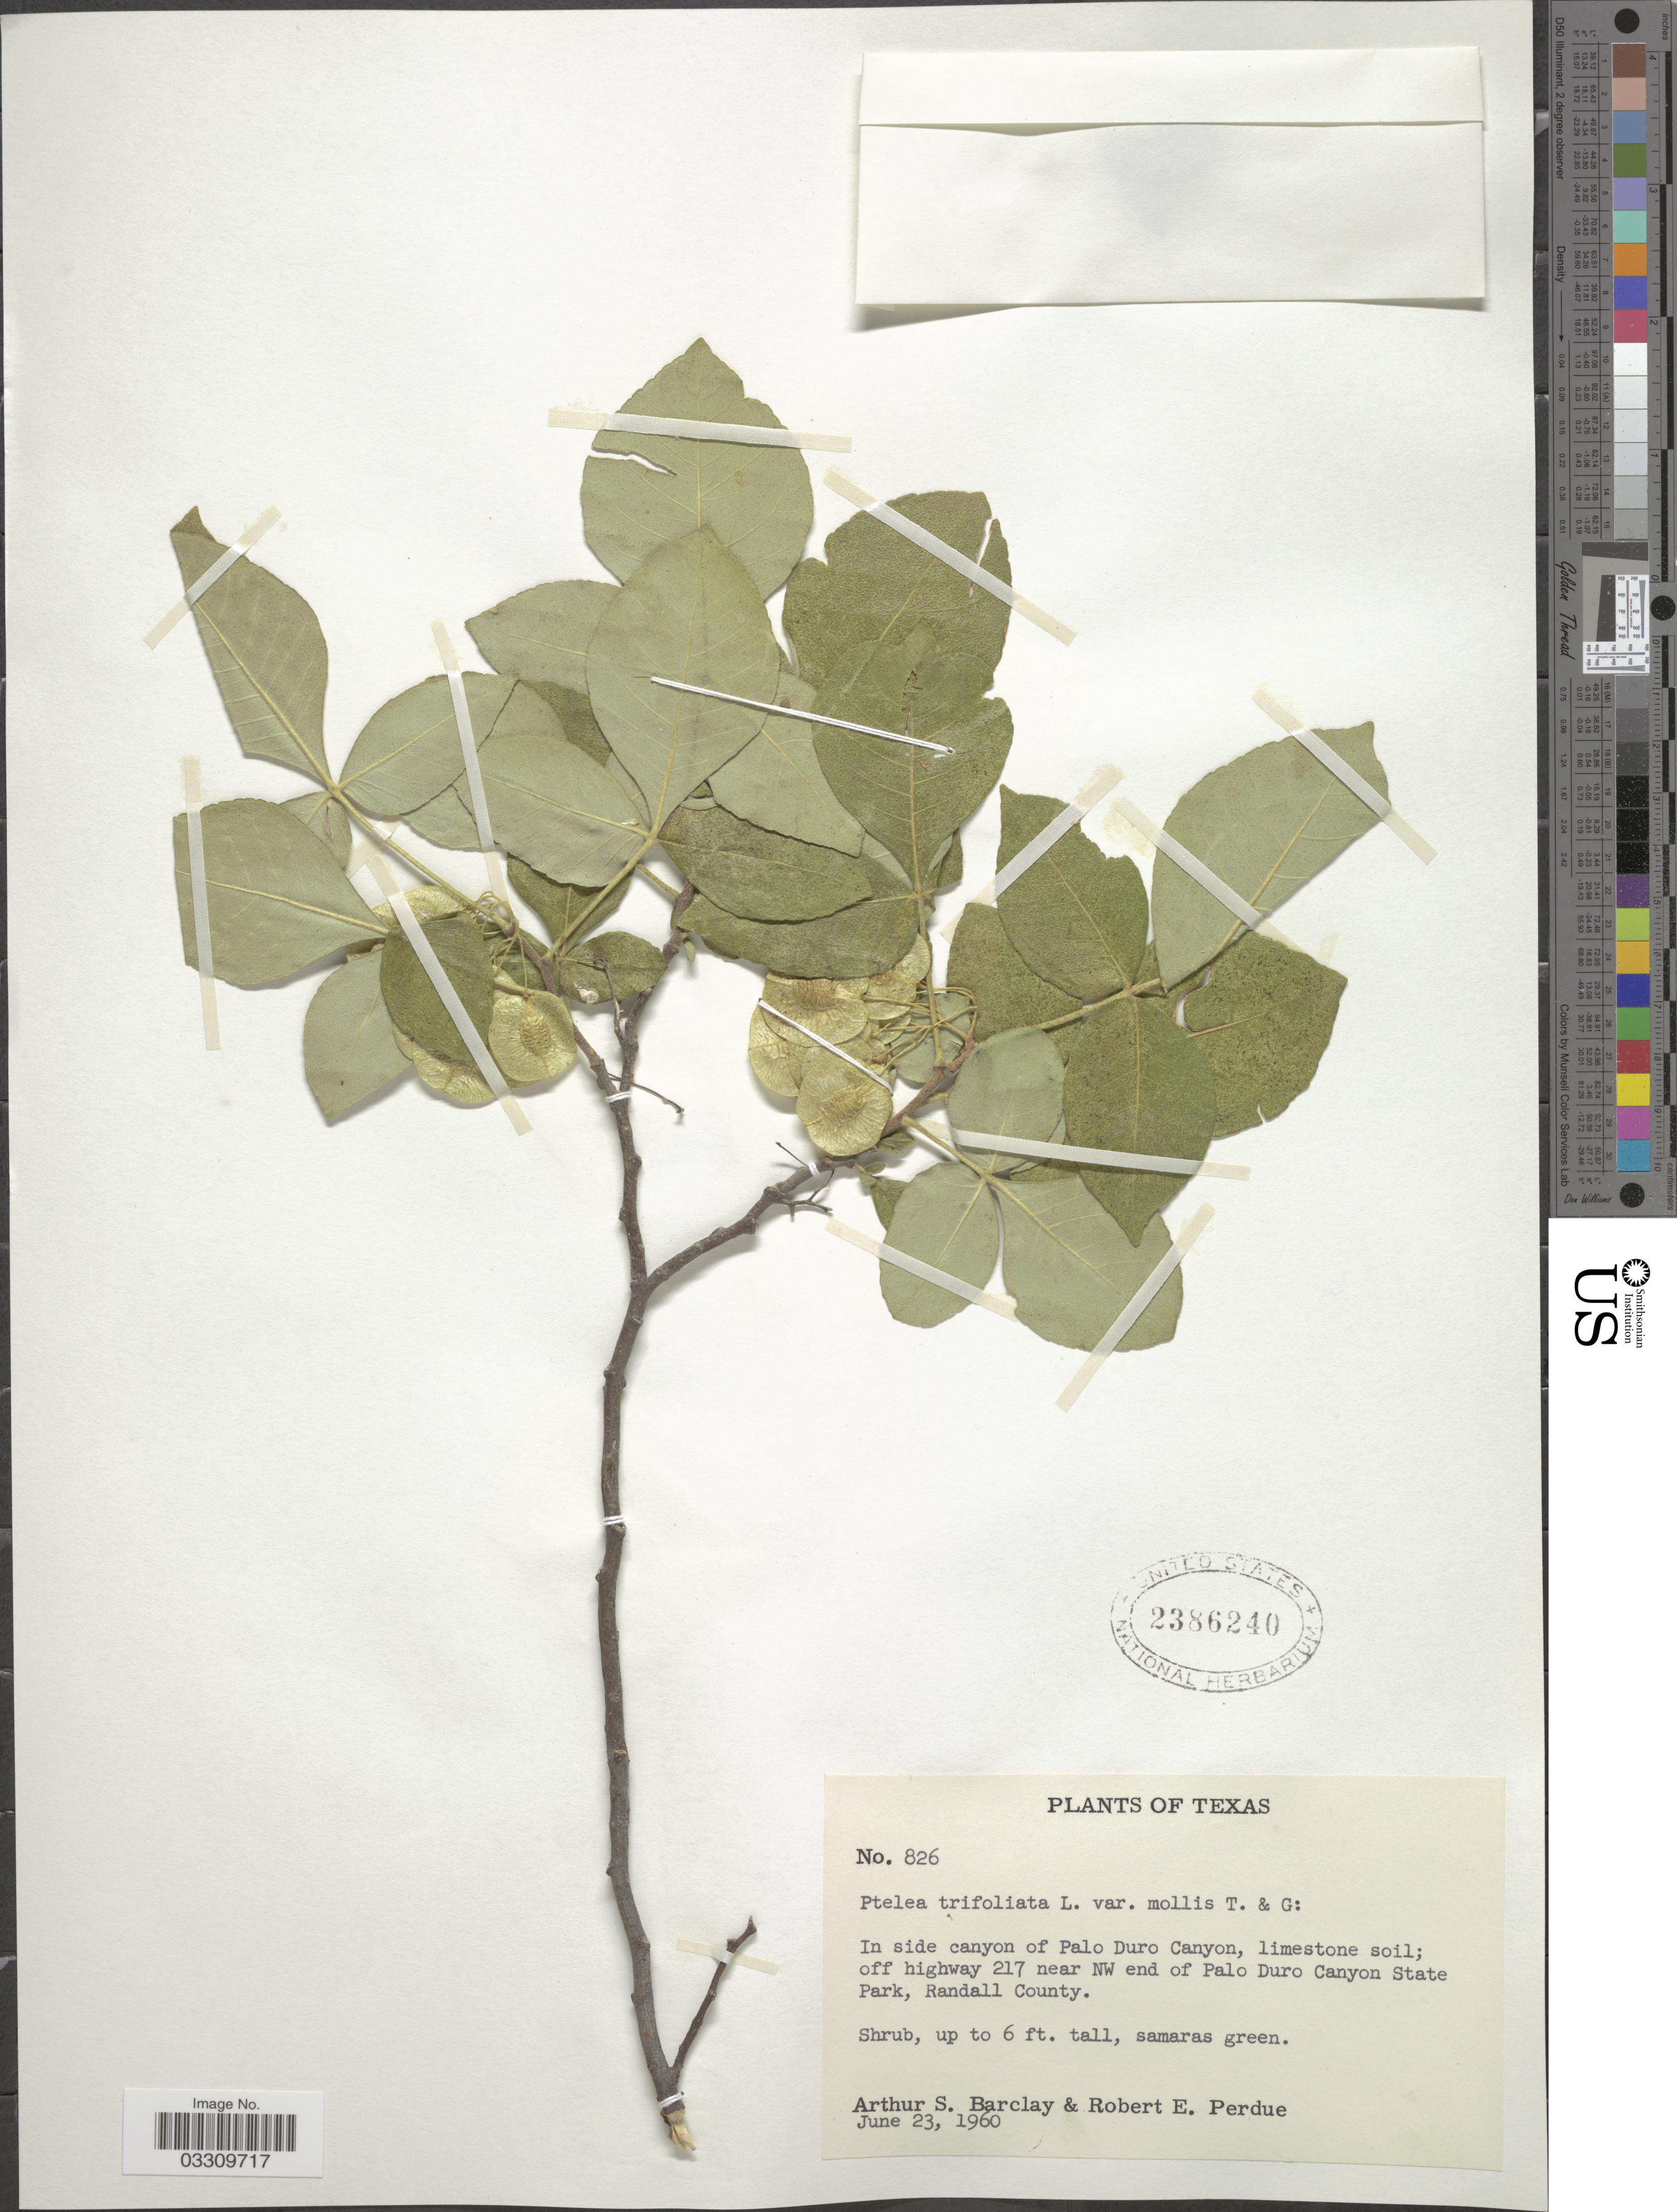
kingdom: Plantae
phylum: Tracheophyta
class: Magnoliopsida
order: Sapindales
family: Rutaceae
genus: Ptelea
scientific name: Ptelea trifoliata var. mollis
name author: Torr. & A. Gray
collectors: A. S. Barclay & R. E. Perdue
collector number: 826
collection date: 1960-06-23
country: United States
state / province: Texas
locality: In side canyon of Palo Duro Canyon, off highway 217 near NW end of Palo Duro Canyon State Park, Randall County.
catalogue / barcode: US 2386240